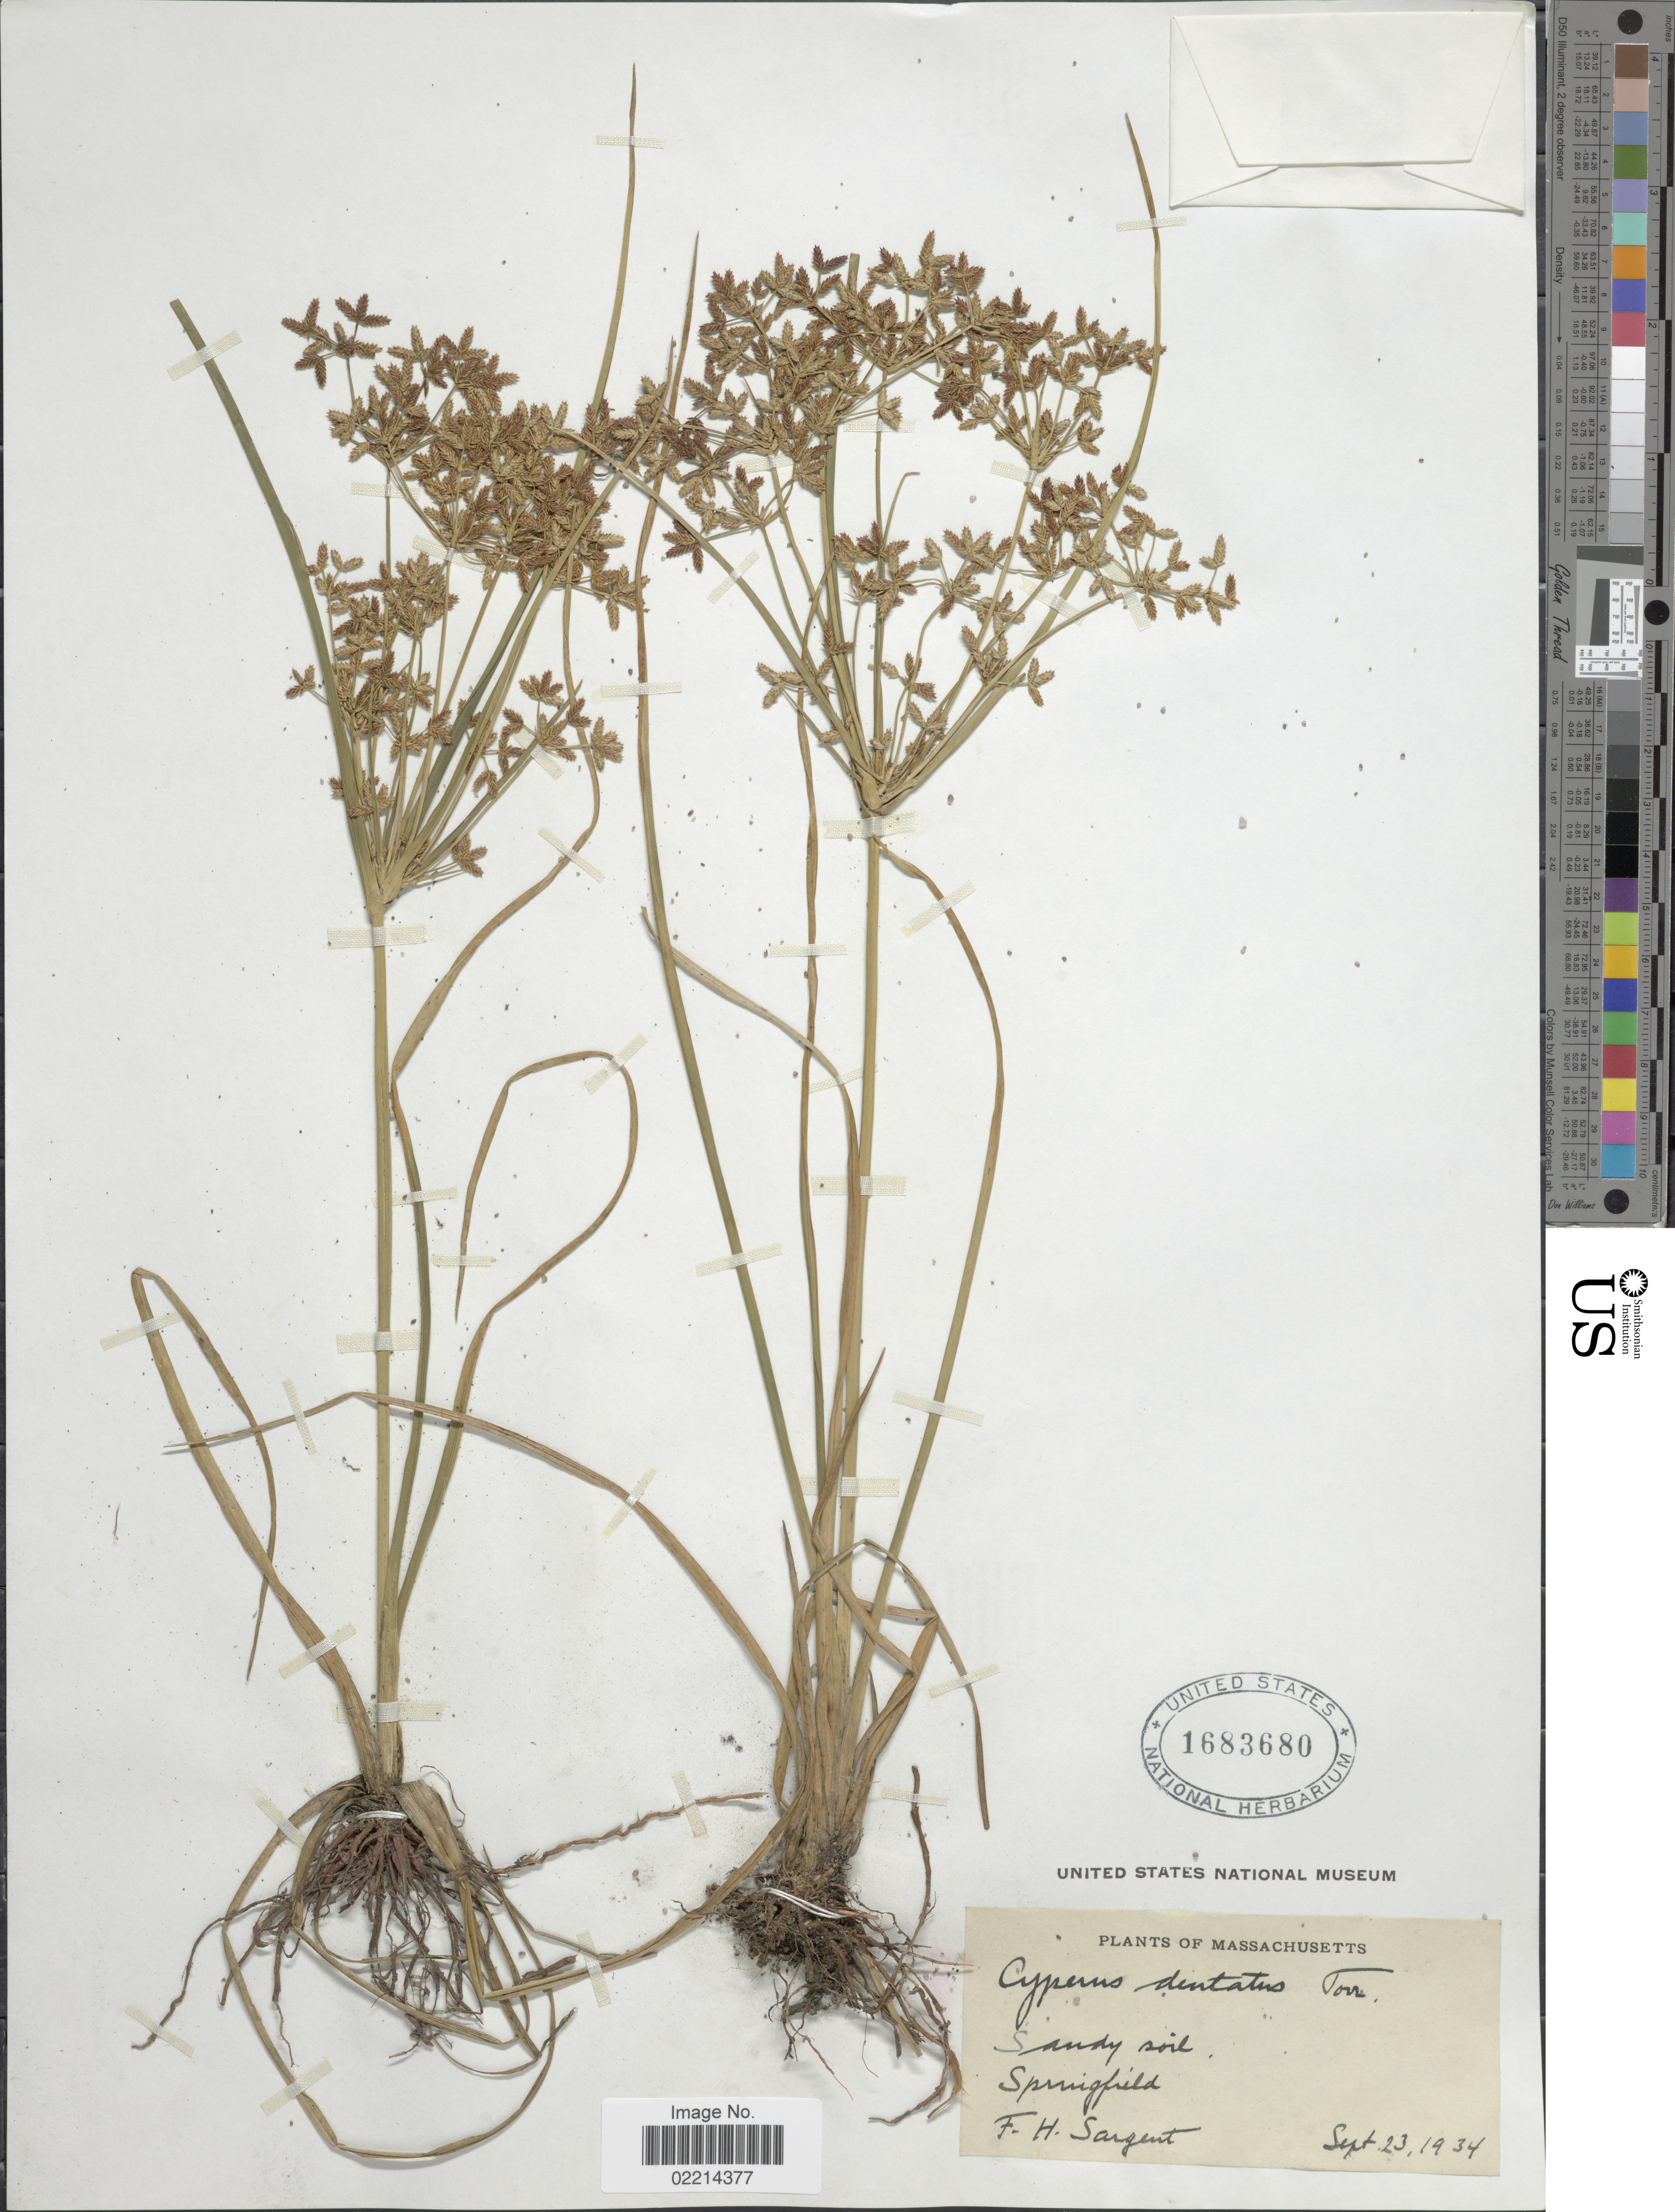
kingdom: Plantae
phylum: Tracheophyta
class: Liliopsida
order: Poales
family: Cyperaceae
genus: Cyperus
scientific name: Cyperus dentatus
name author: Torr.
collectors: F. H. Sargent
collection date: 1934-09-23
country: United States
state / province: Massachusetts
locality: Sandy soil, Springfield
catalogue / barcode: US 1683680